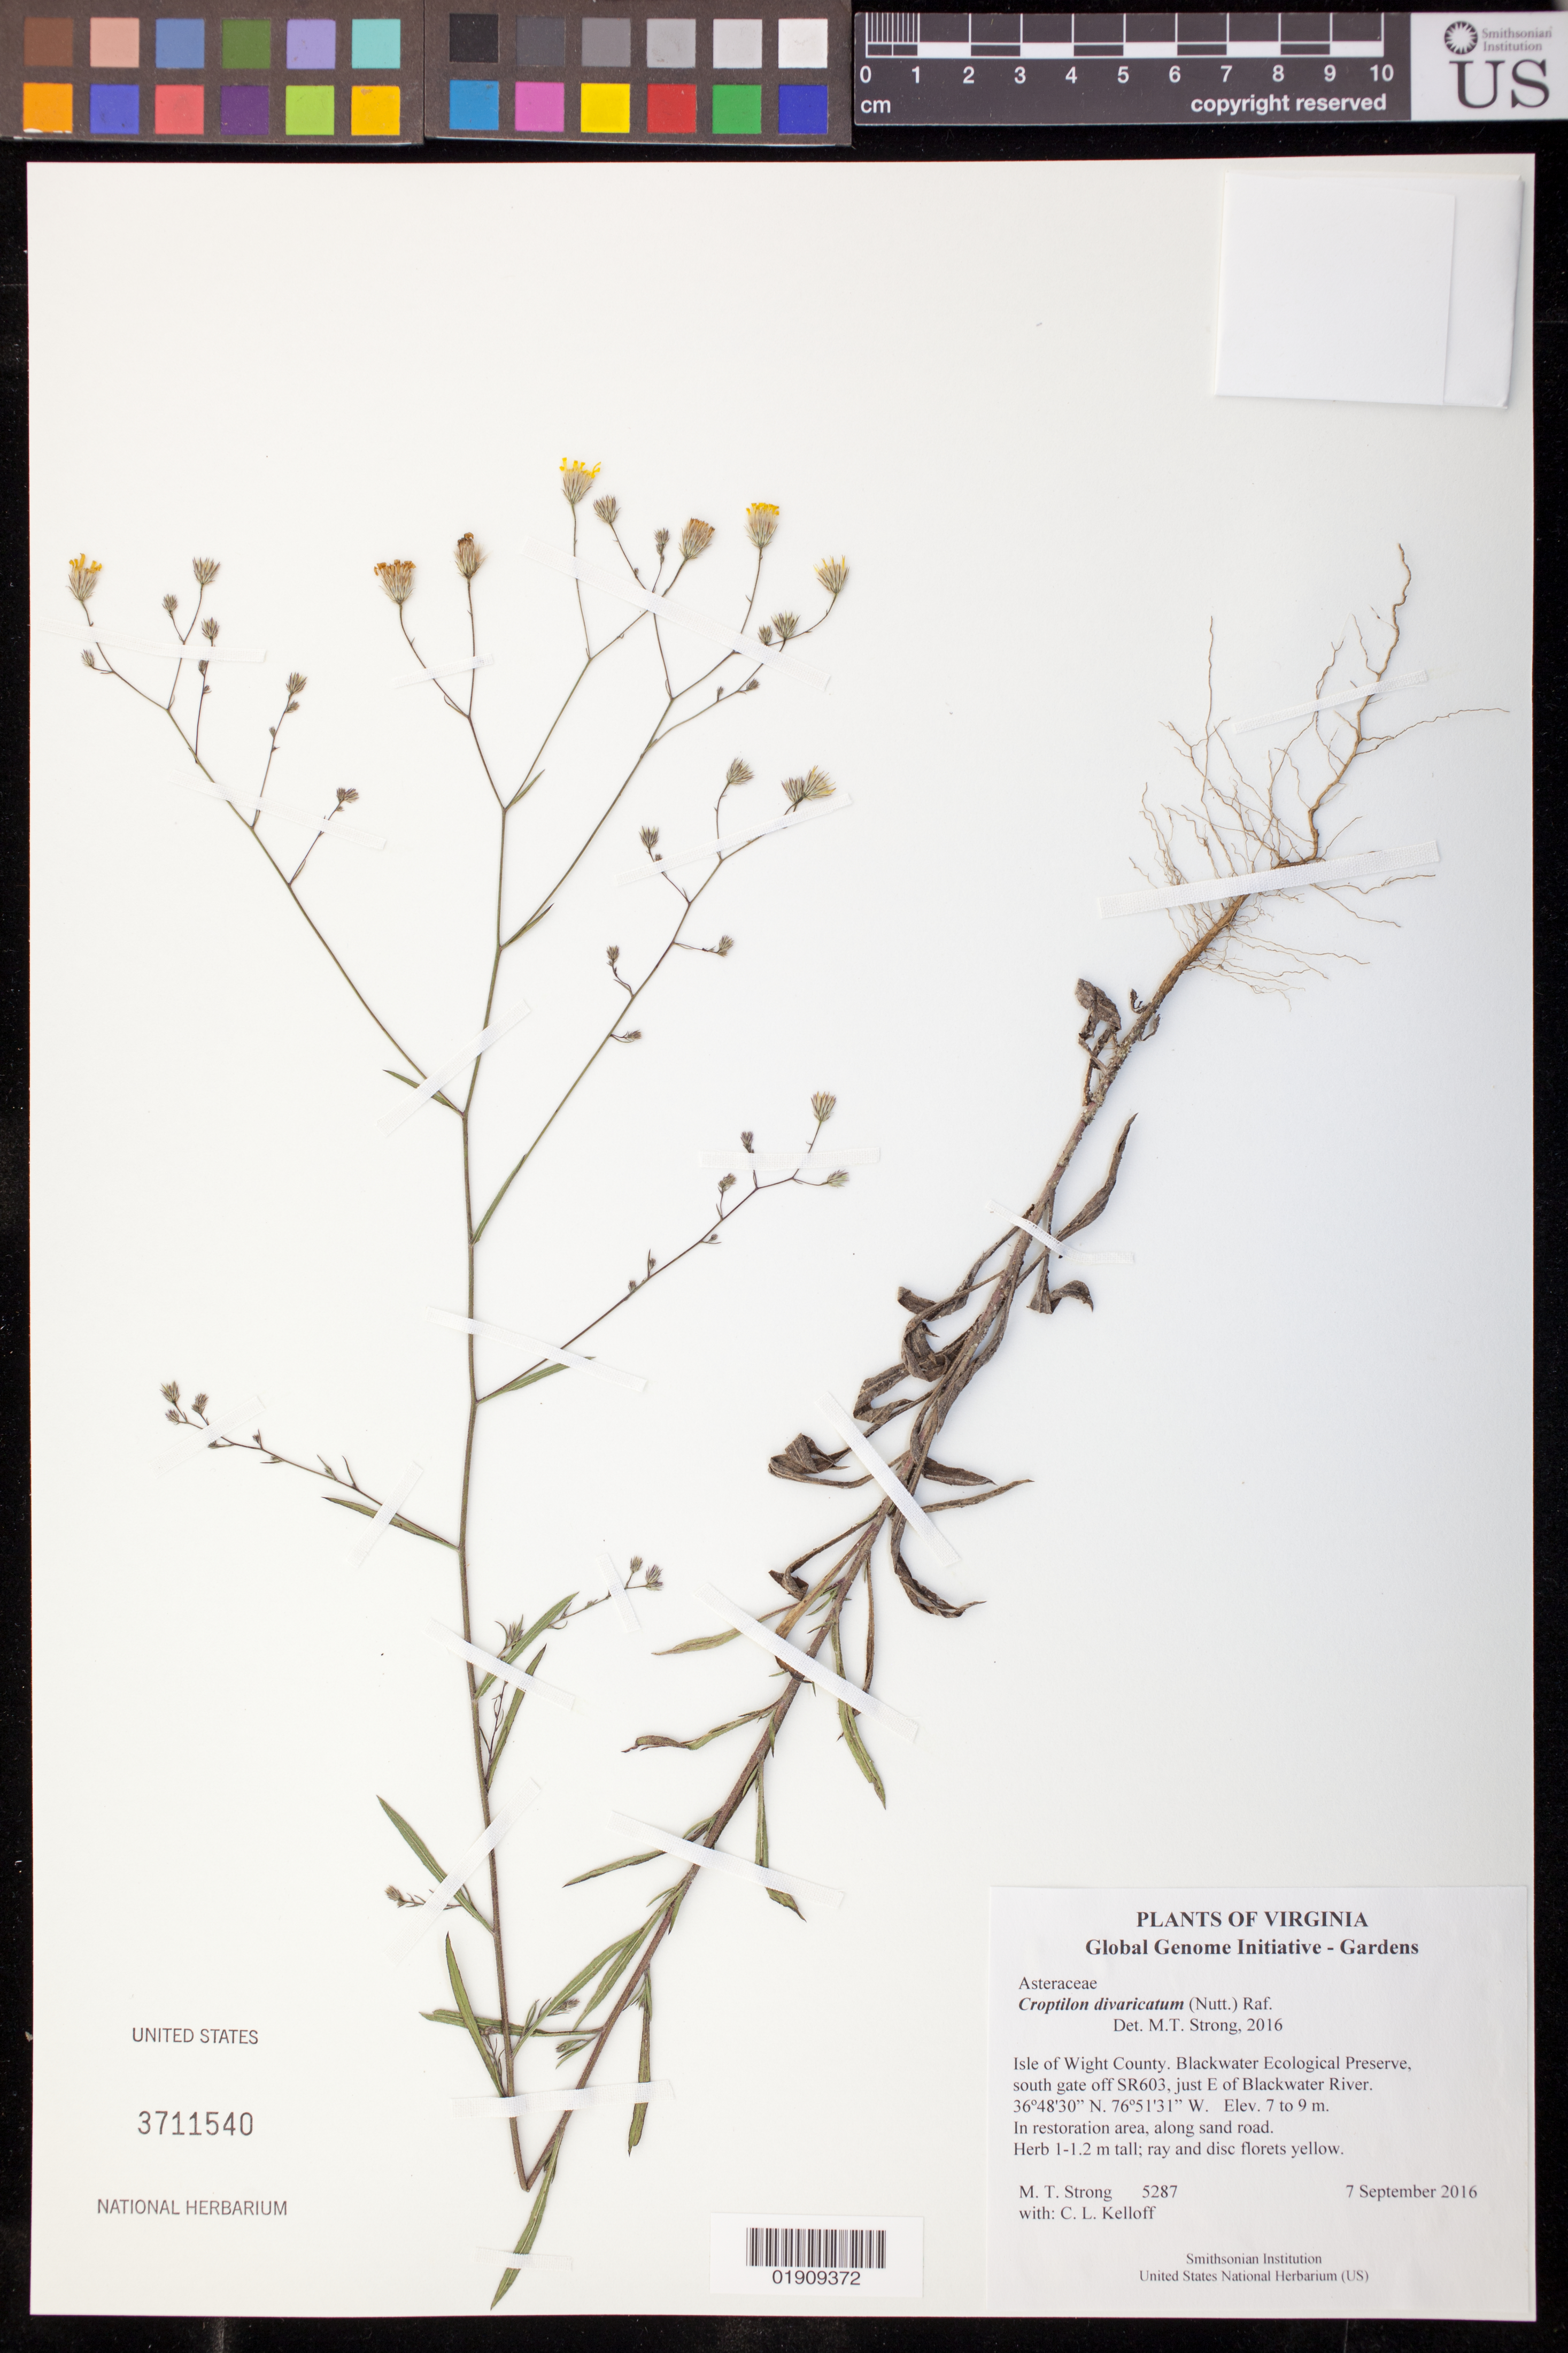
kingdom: Plantae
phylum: Tracheophyta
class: Magnoliopsida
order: Asterales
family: Asteraceae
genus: Croptilon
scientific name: Croptilon divaricatum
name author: (Nutt.) Raf.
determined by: Strong, Mark T., (BOT), Smithsonian Institution - National Museum of Natural History (UNITED STATES)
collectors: M. T. Strong & C. L. Kelloff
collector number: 5287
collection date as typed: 7 September 2016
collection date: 2016-09-07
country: United States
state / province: Virginia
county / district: Isle of Wight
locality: Blackwater Ecological Preserve, south gate off SR603, just E of Blackwater River.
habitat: In restoration area, along sand road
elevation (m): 7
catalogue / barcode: US 3711540